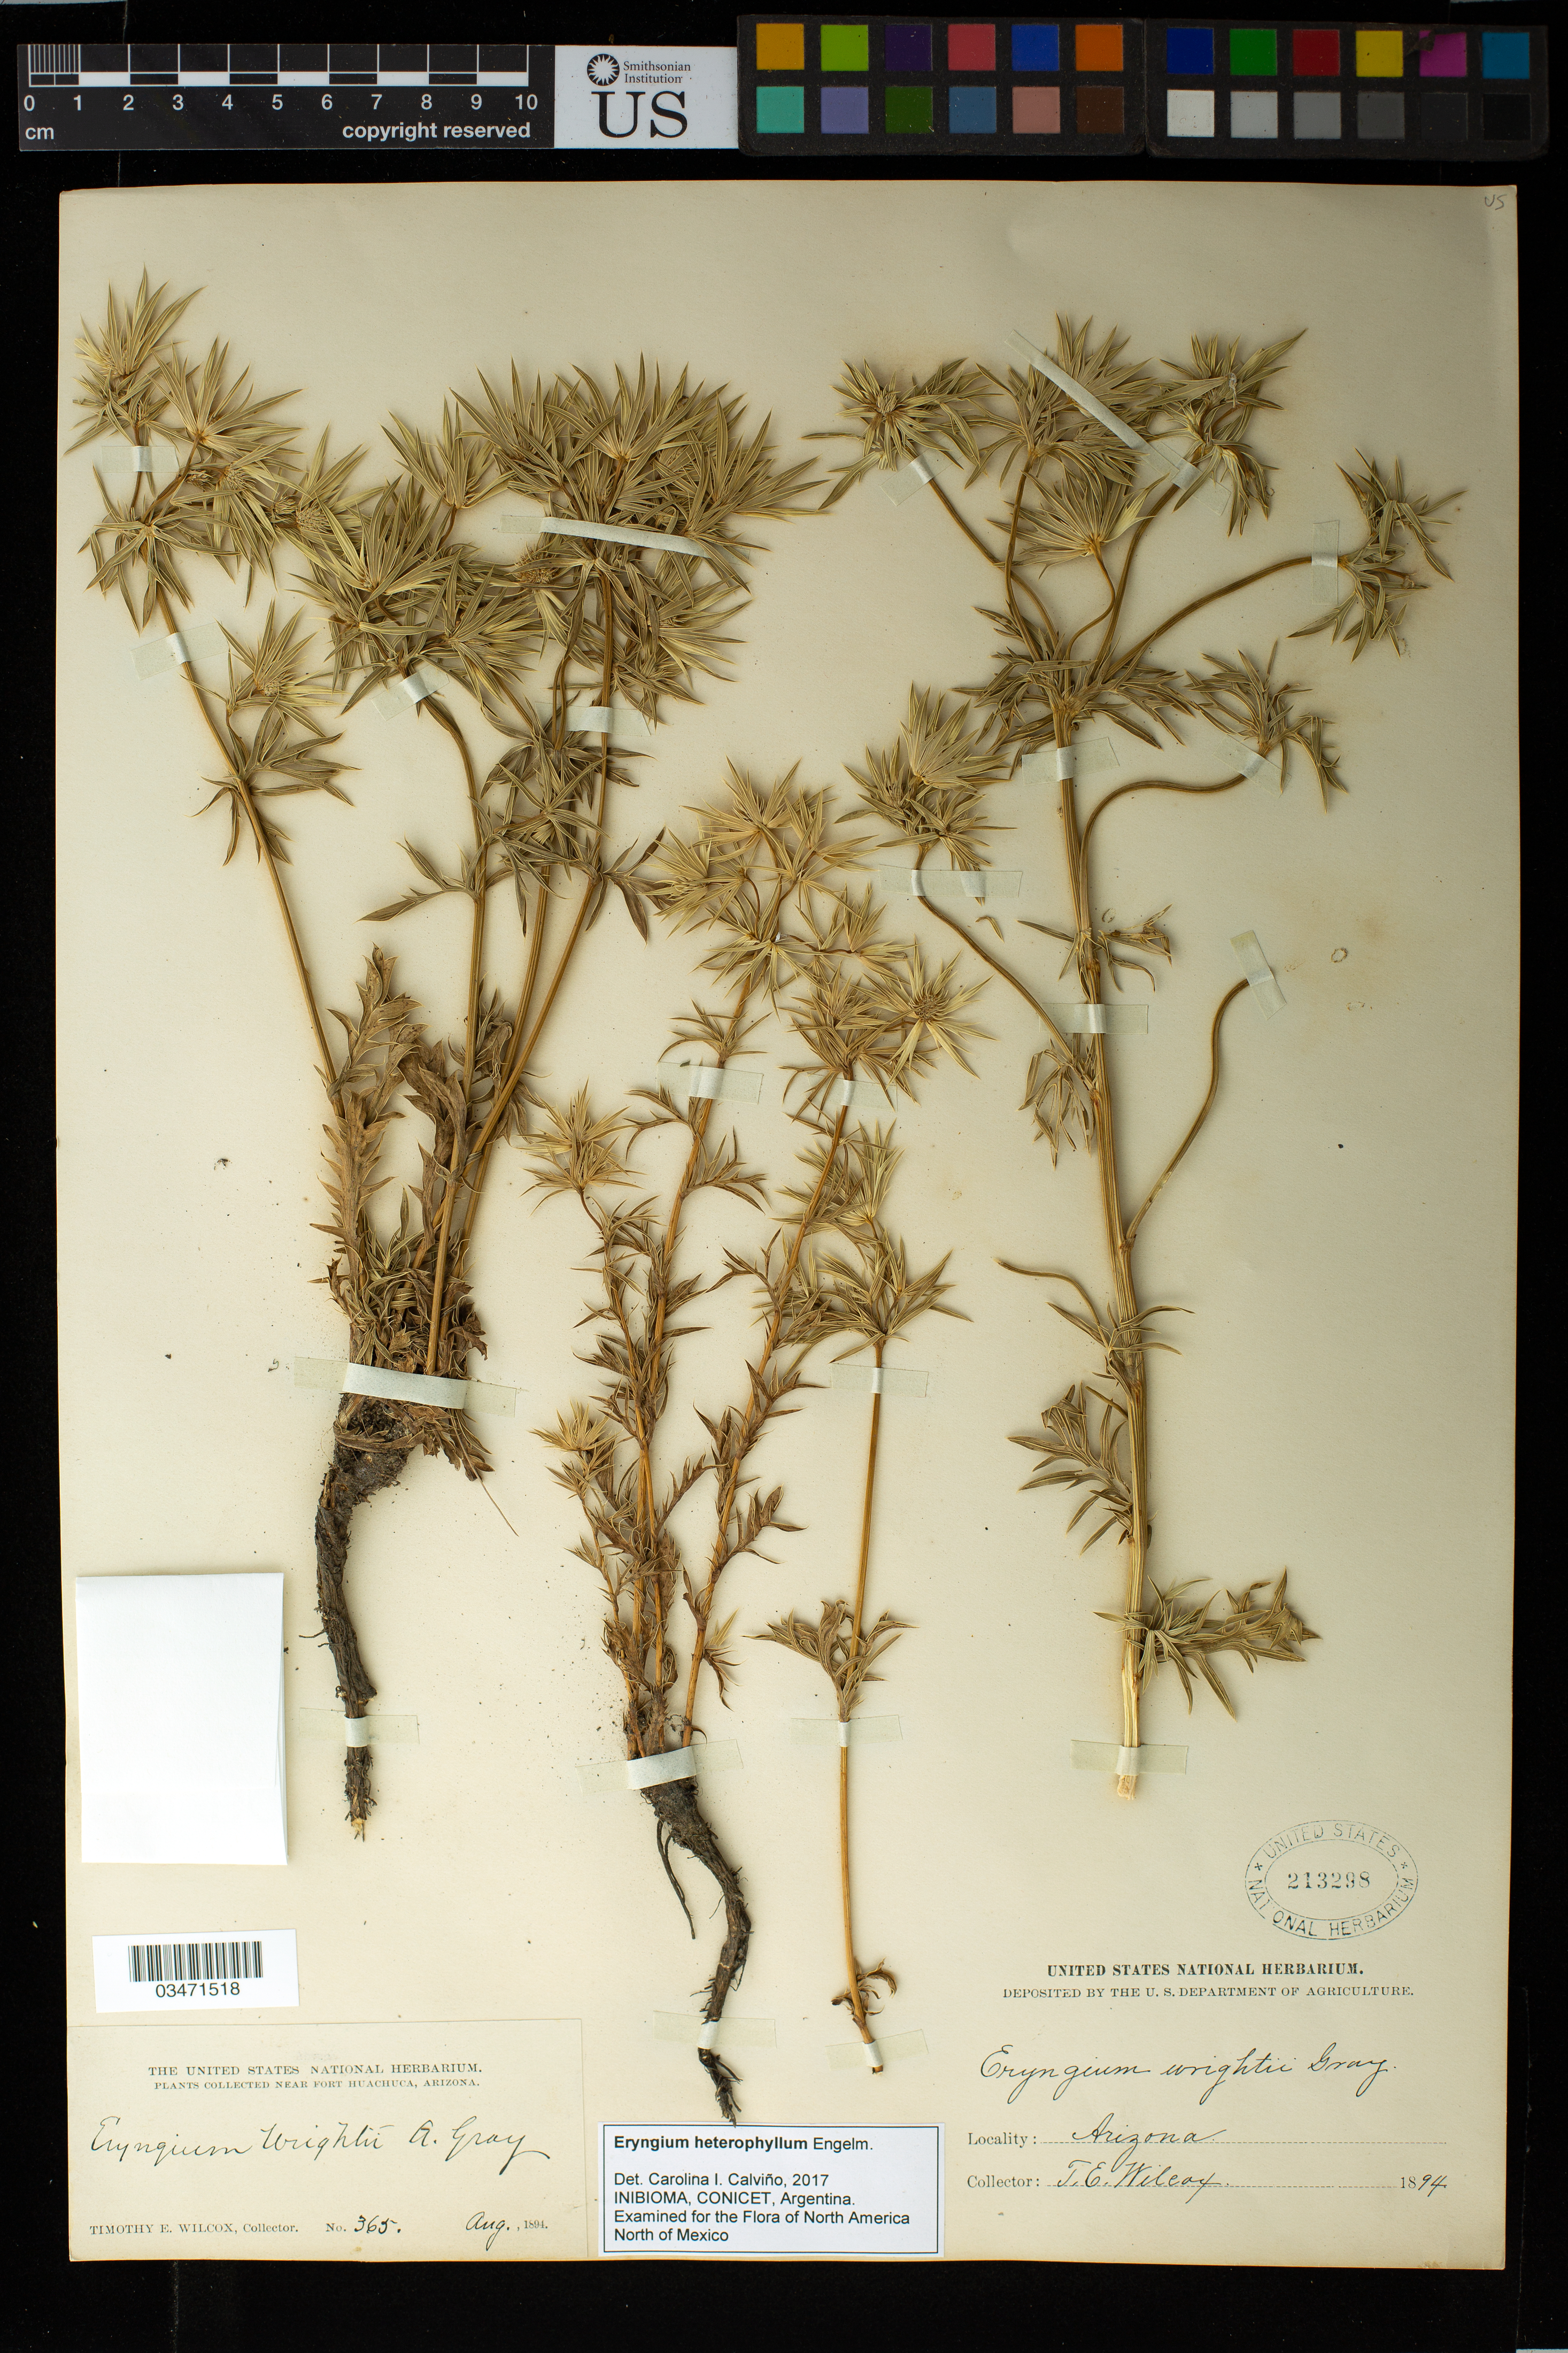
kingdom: Plantae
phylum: Tracheophyta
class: Magnoliopsida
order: Apiales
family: Apiaceae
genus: Eryngium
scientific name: Eryngium heterophyllum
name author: Engelm.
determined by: Calviño, C. I.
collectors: T. E. Wilcox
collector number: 365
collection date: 1894-08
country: United States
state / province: Arizona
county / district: Cochise County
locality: Fort Huachuca, near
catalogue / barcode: US 213298